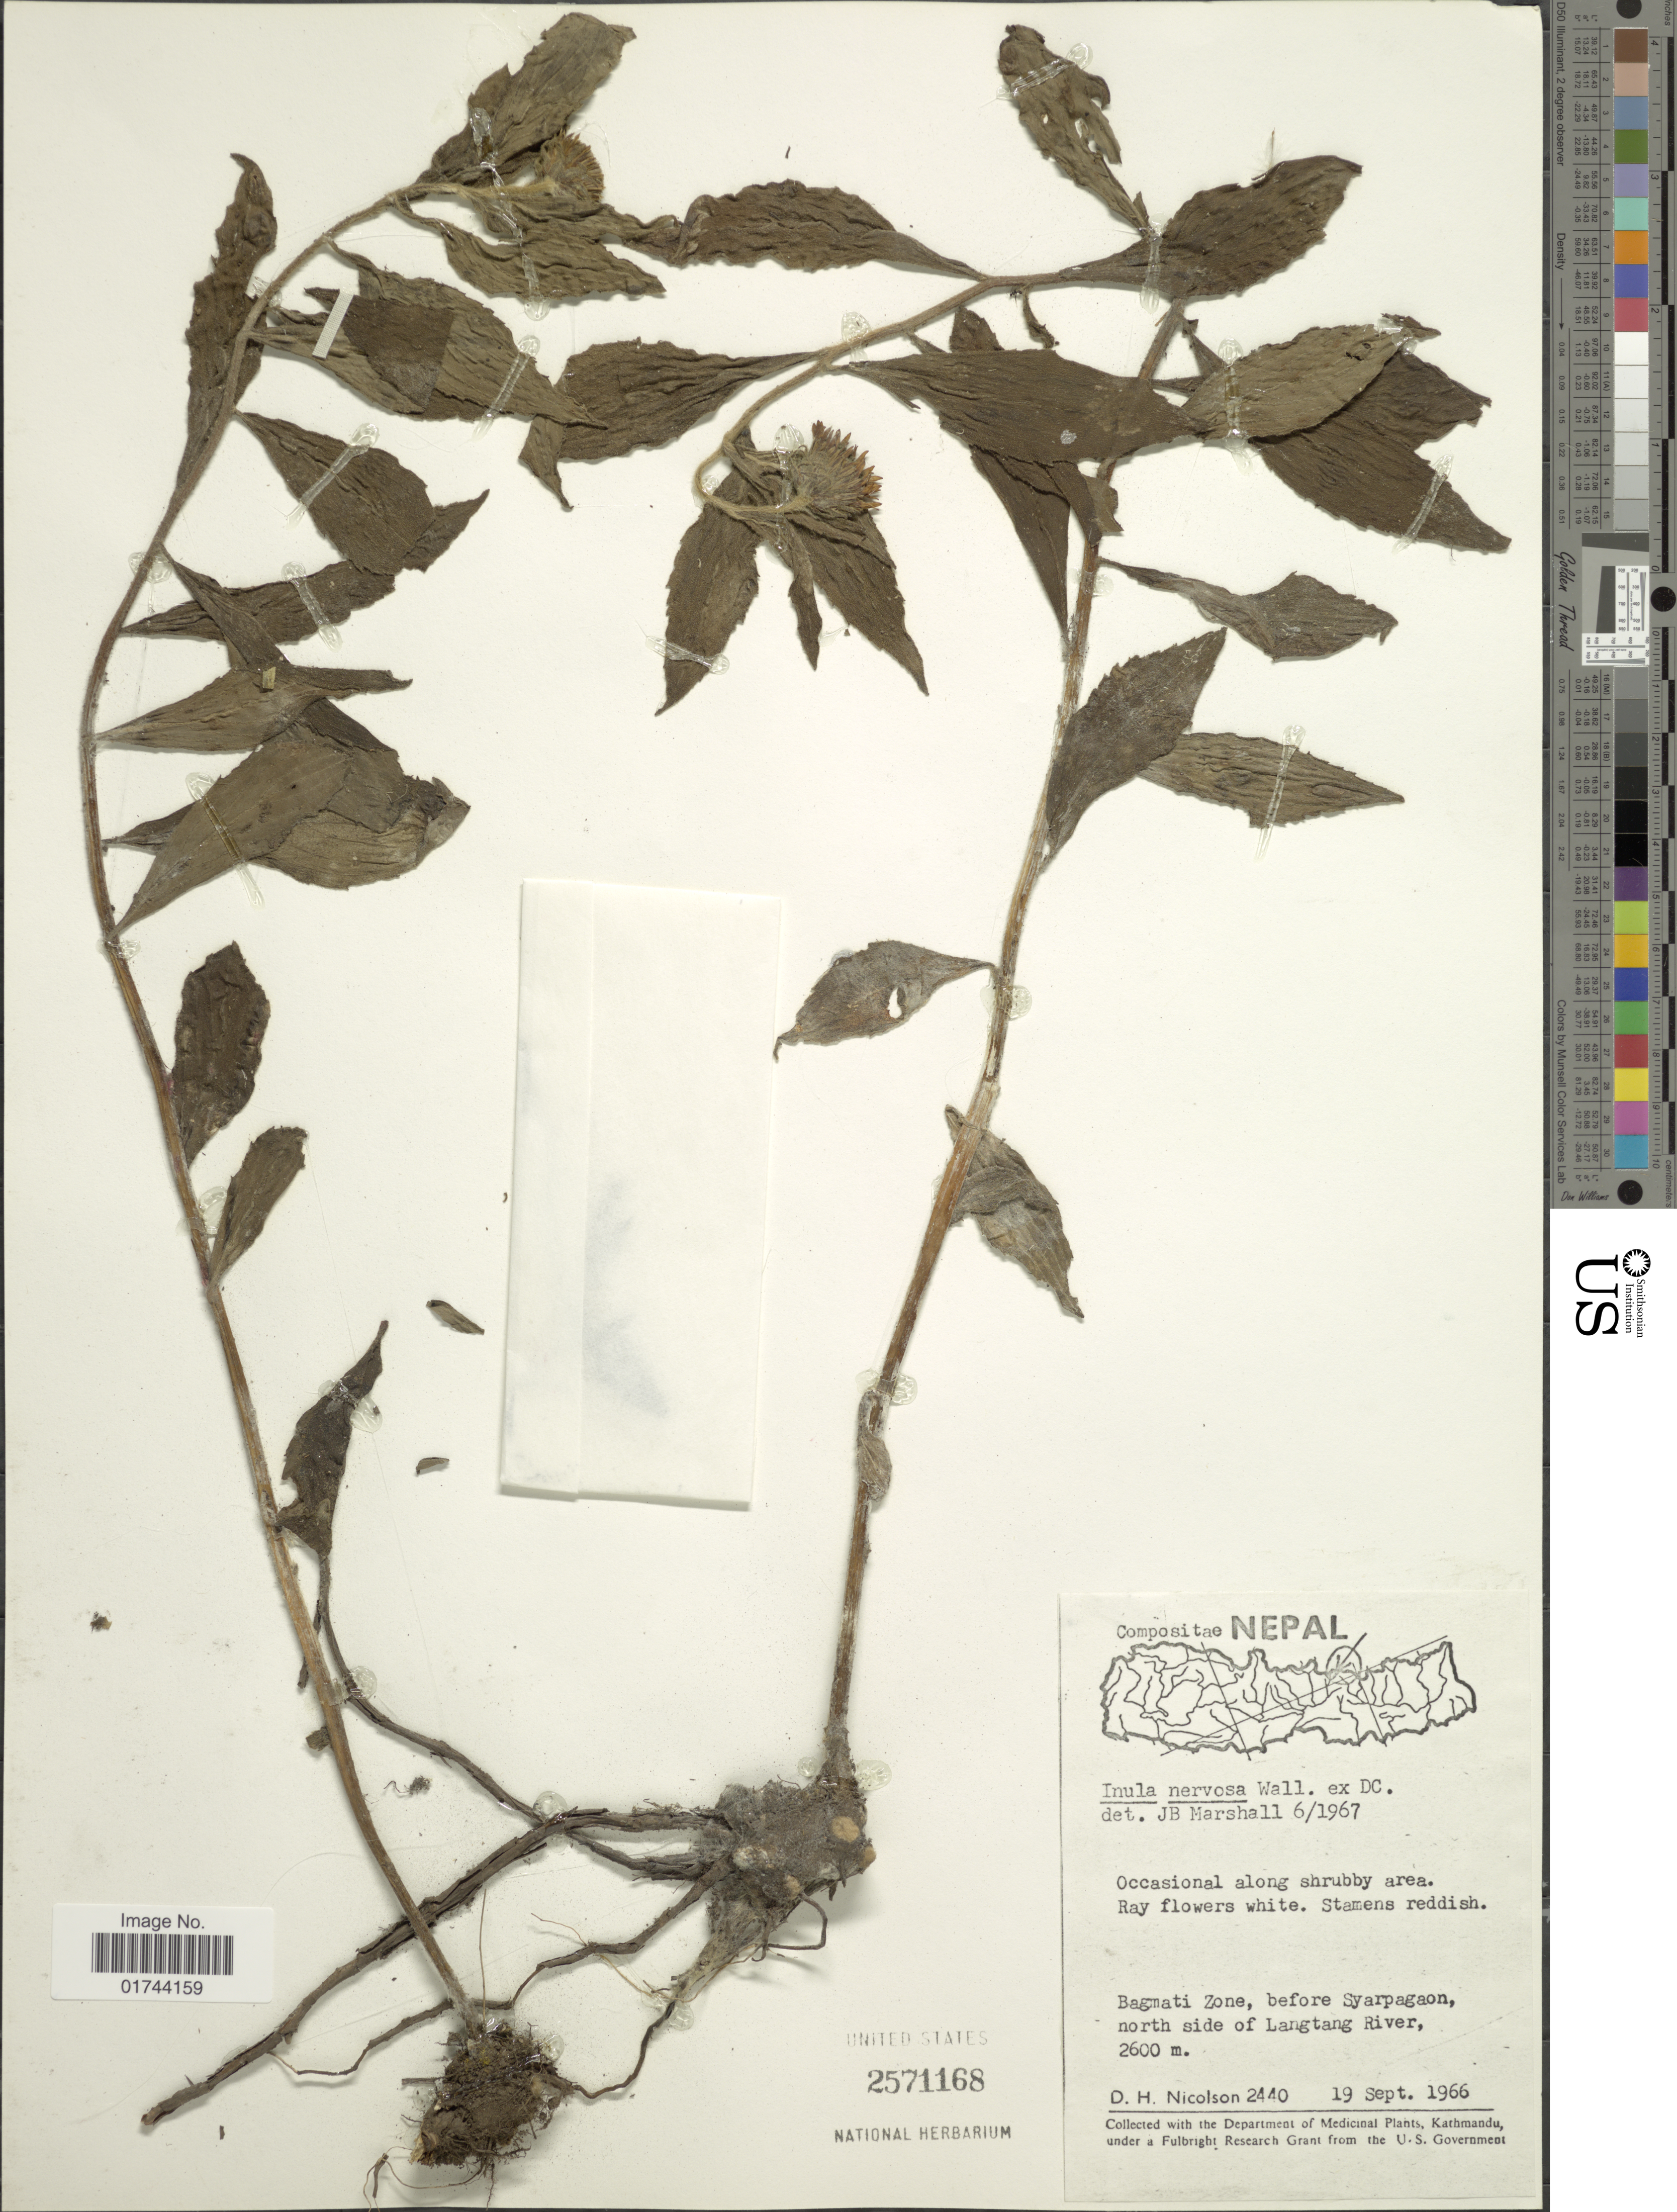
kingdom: Plantae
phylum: Tracheophyta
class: Magnoliopsida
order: Asterales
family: Asteraceae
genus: Inula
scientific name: Inula nervosa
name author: Wall. ex DC.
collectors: D. H. Nicolson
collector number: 2440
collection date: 1966-09-19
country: Nepal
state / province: Bagmati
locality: Bagmati Zone, before Syarpagaon, north side of Langtang River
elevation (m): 2600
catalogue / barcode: US 2571168